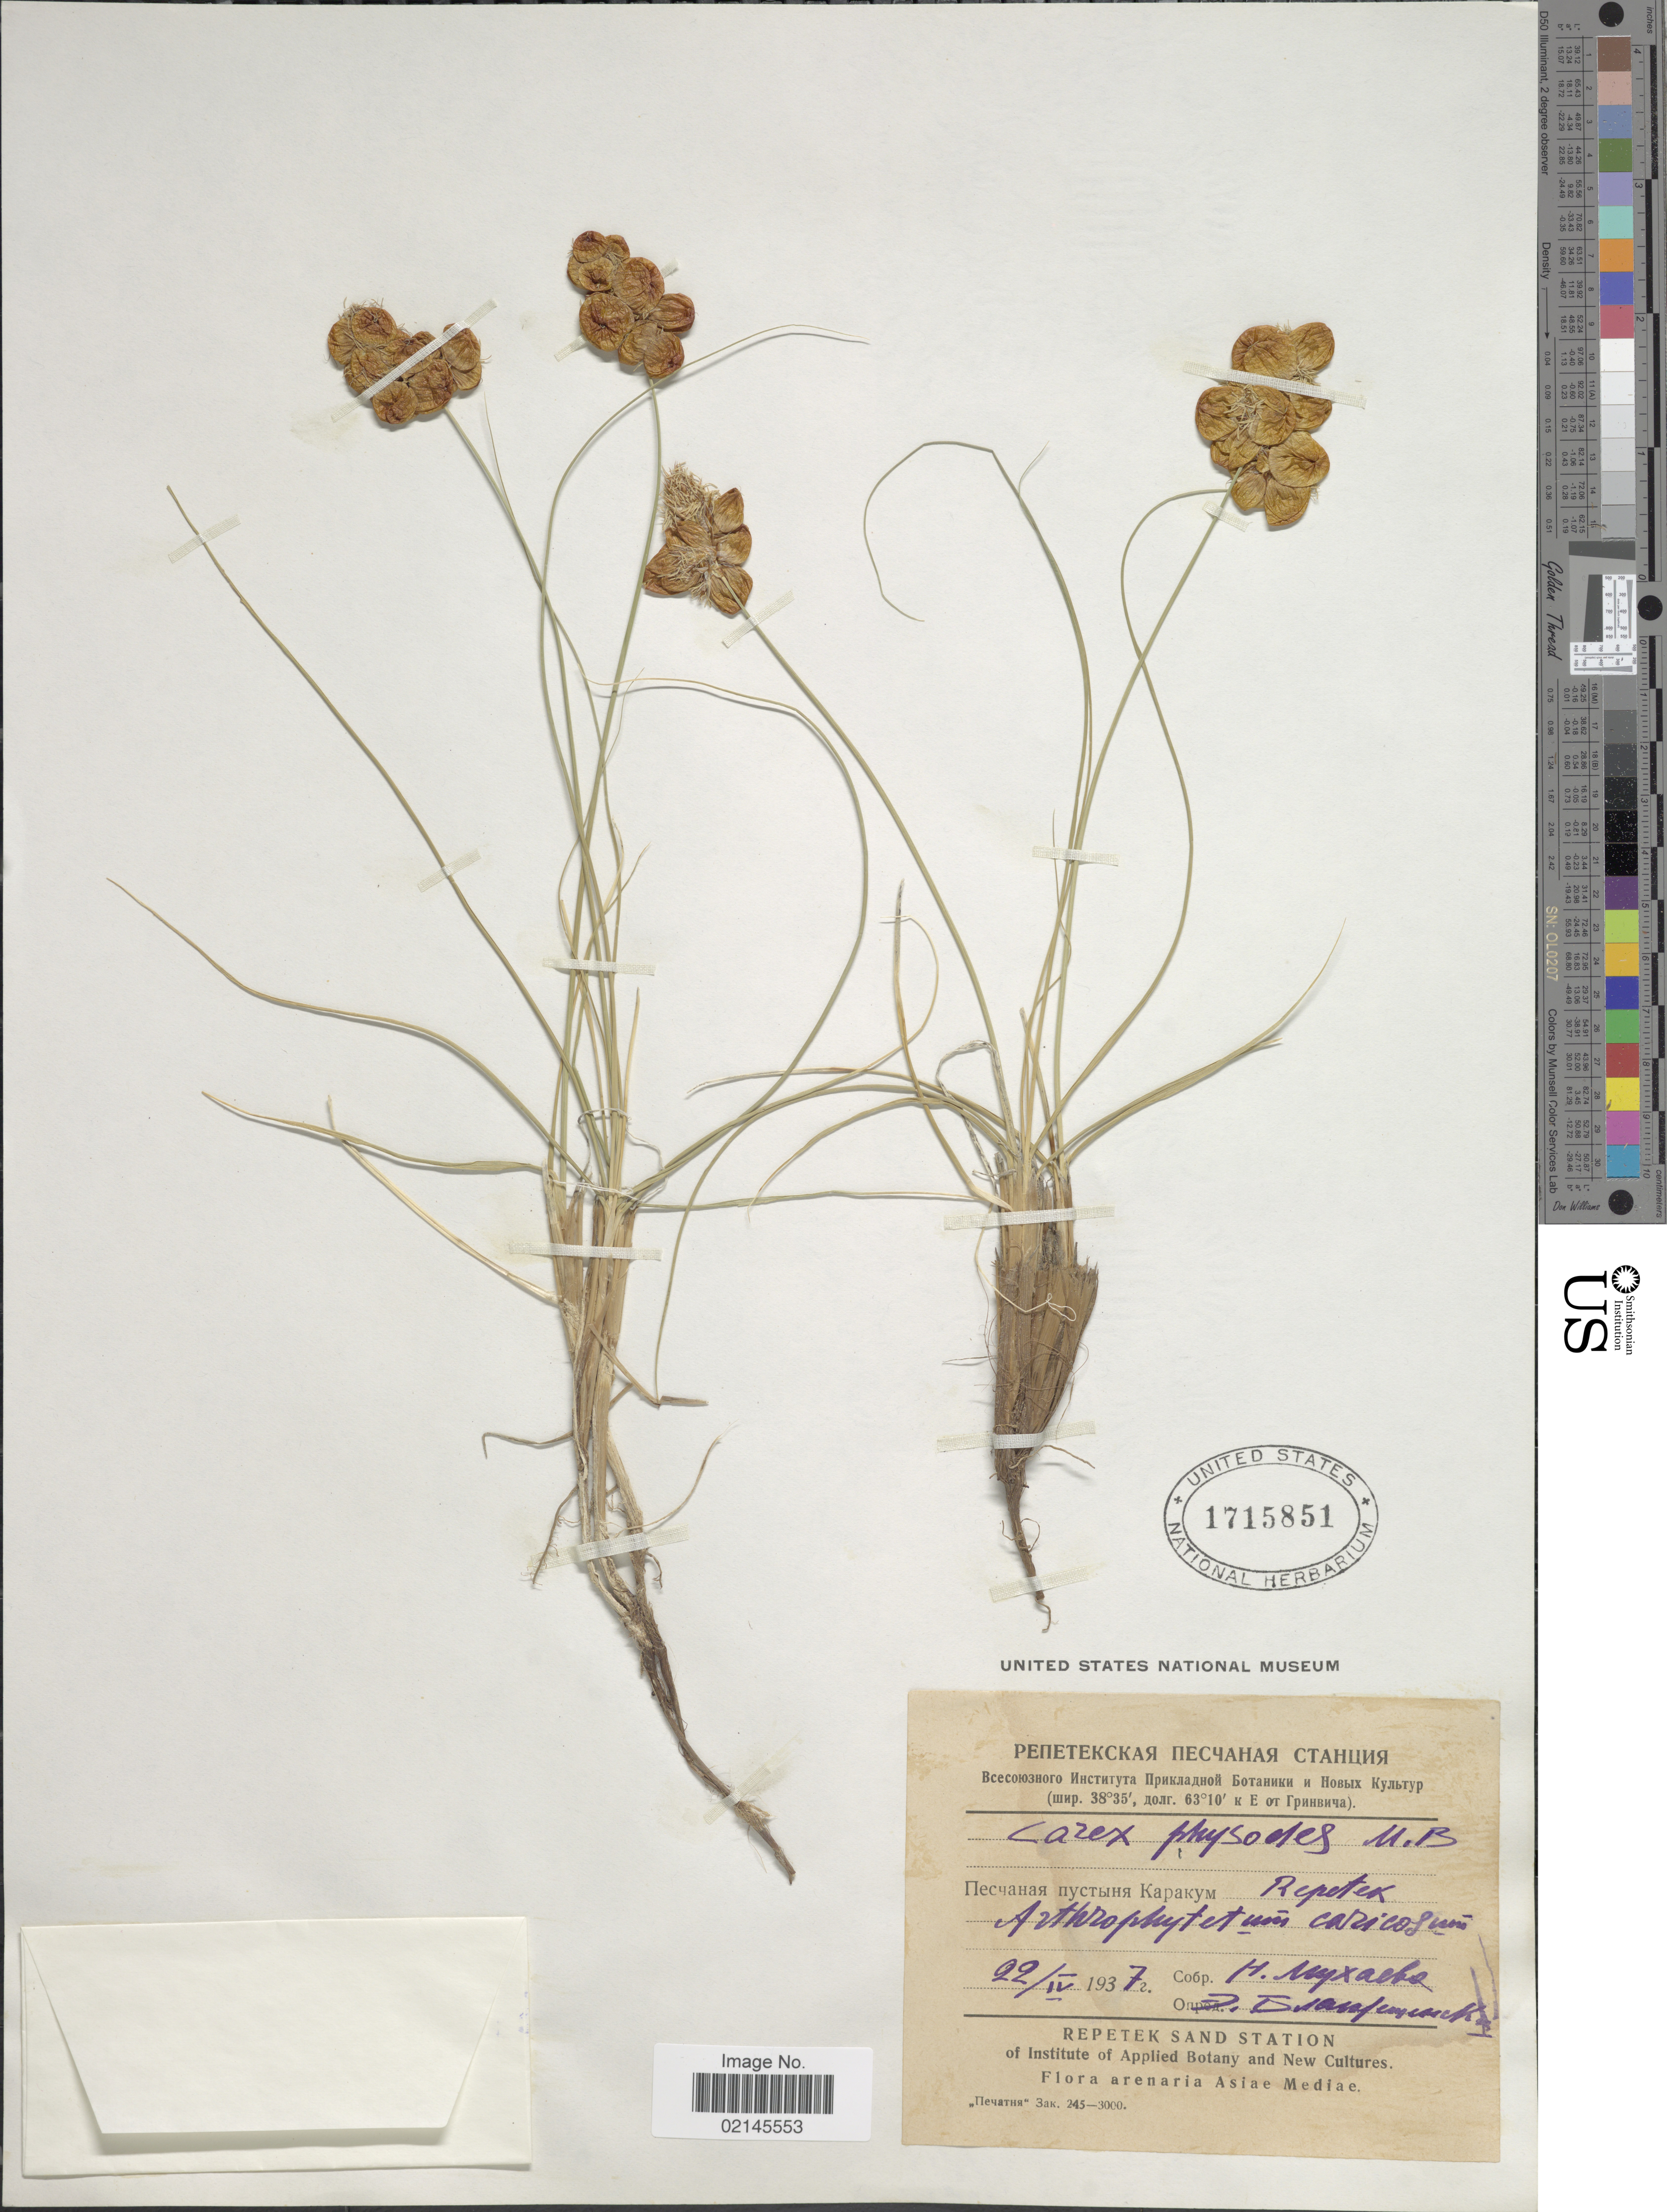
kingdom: Plantae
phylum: Tracheophyta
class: Liliopsida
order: Poales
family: Cyperaceae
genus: Carex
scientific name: Carex physodes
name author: M. Bieb.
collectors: Collector illegible & Collector illegible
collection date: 1937-04-22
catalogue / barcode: US 1715851